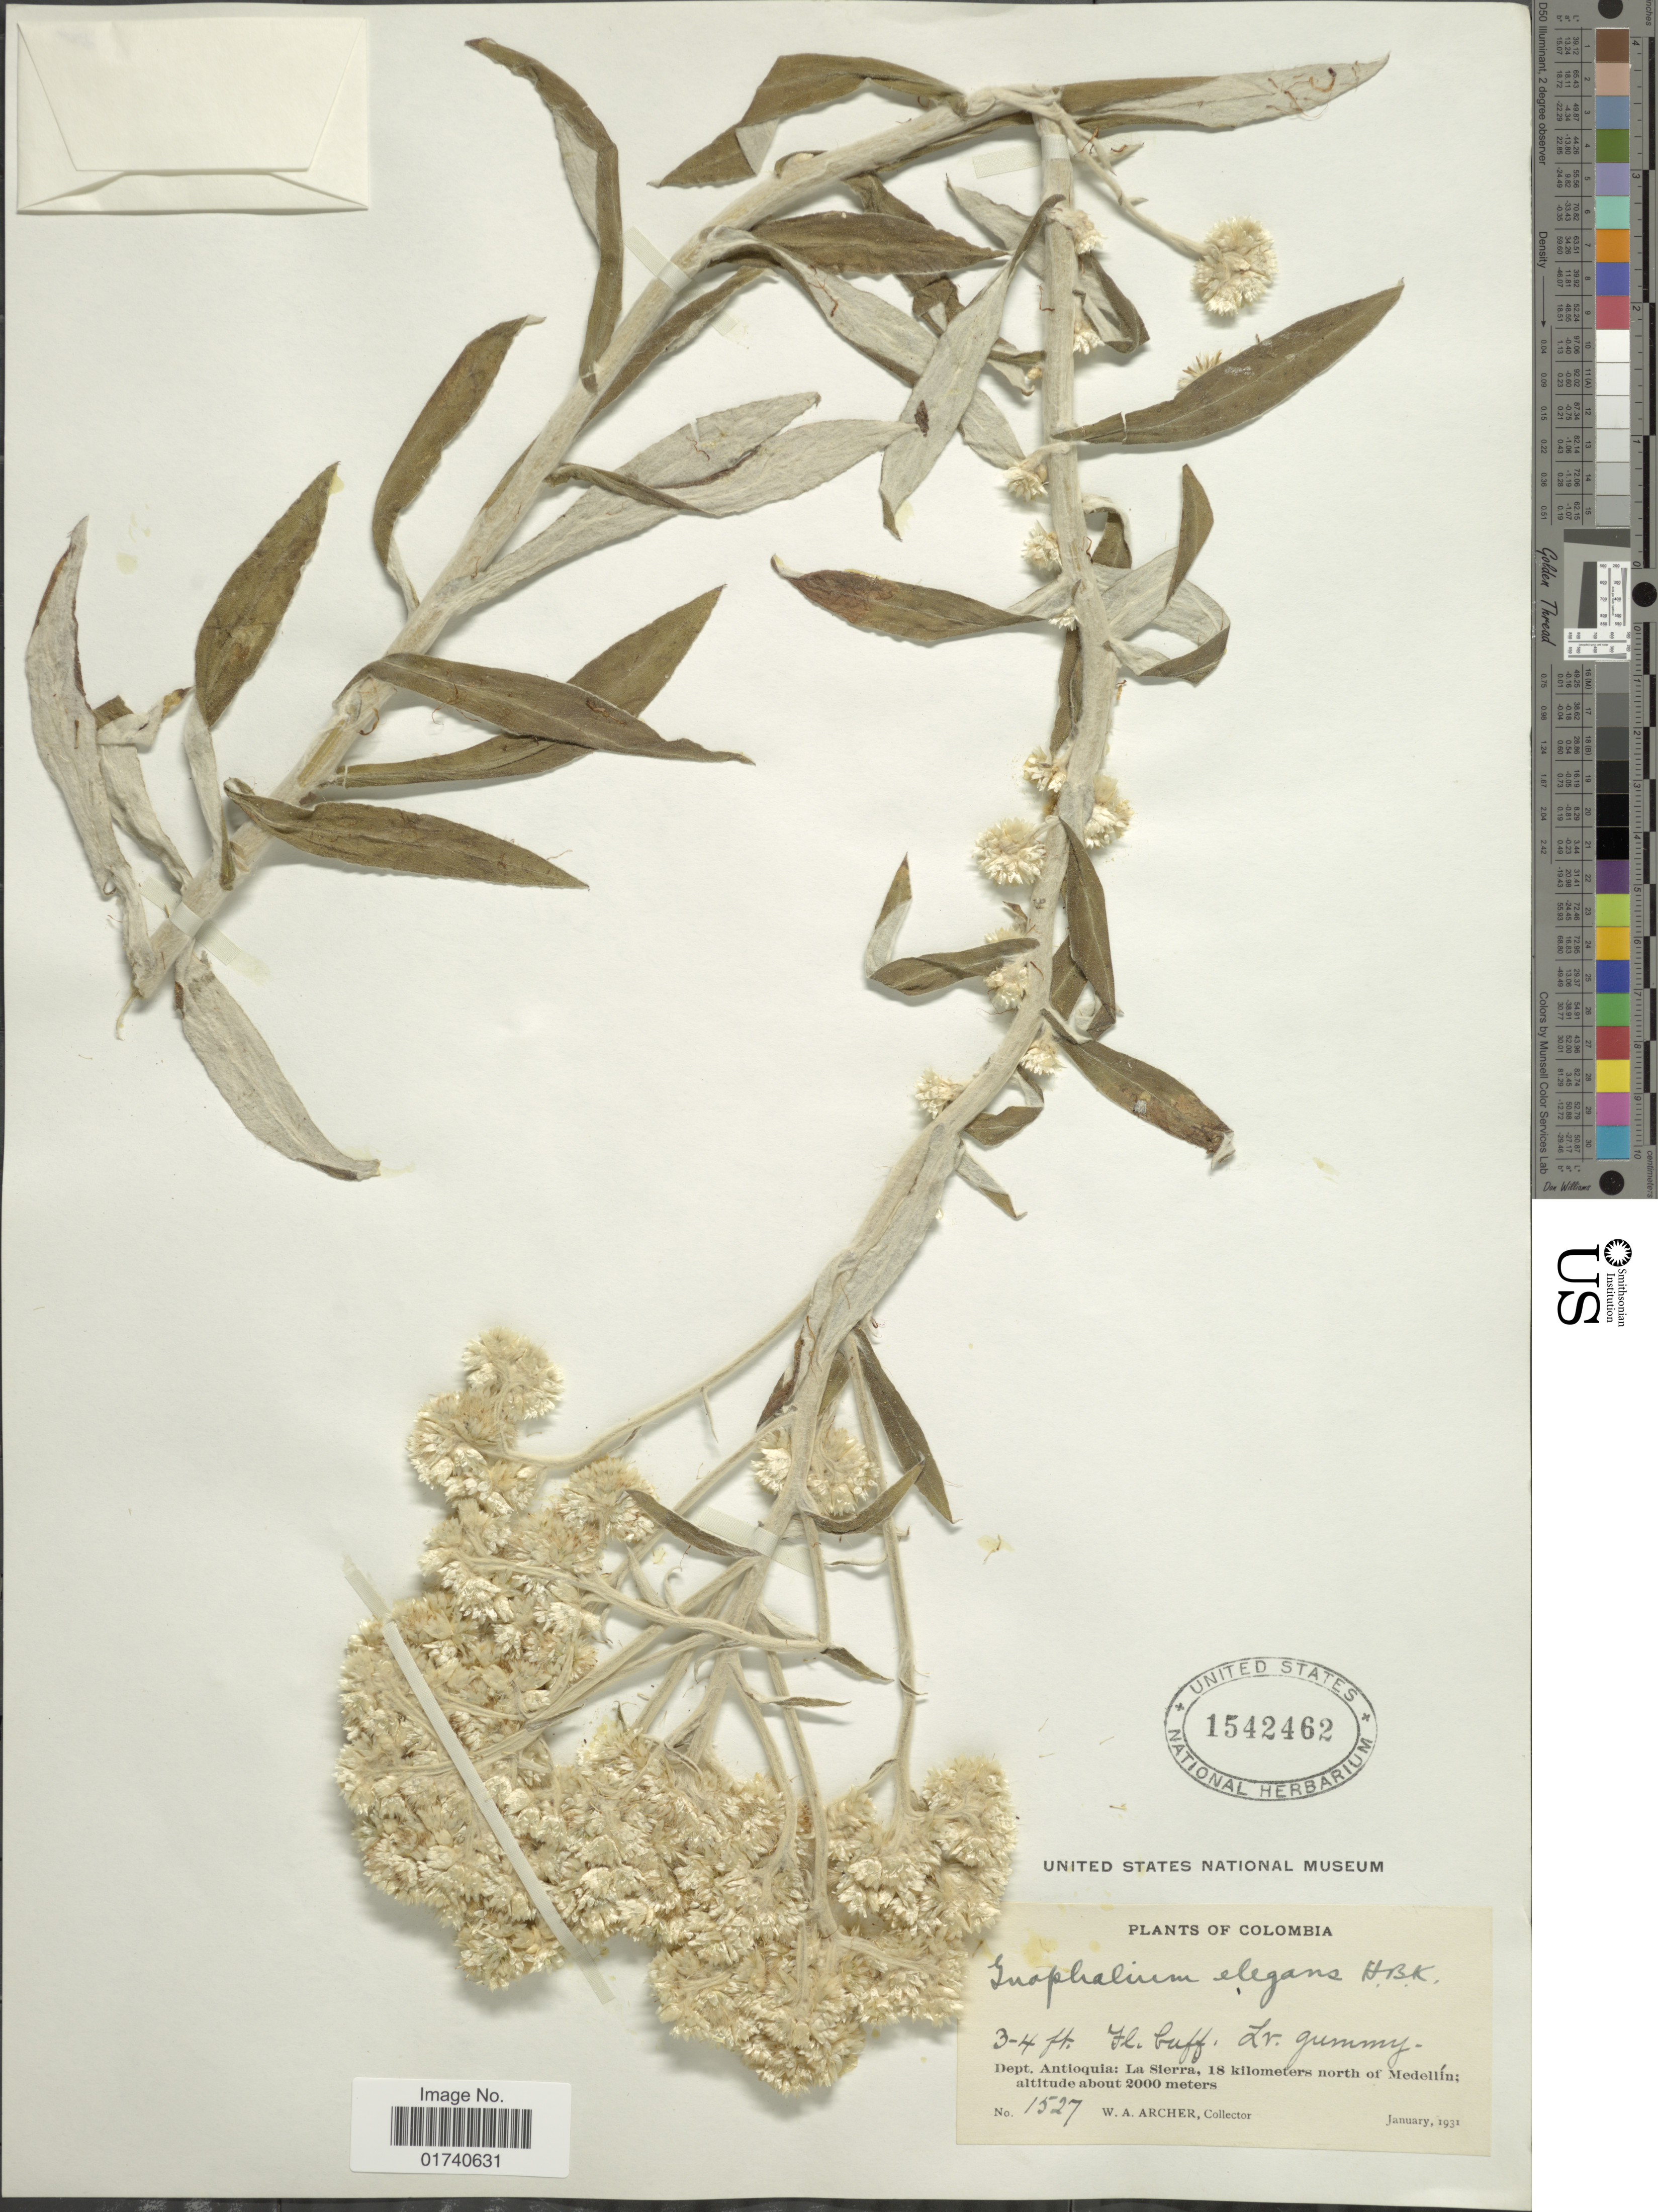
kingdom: Plantae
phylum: Tracheophyta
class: Magnoliopsida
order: Asterales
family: Asteraceae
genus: Pseudognaphalium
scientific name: Pseudognaphalium elegans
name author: (Kunth) Kartesz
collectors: W. A. Archer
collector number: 1527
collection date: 1931-01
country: Colombia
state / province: Antioquia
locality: Dept. Antioquia: La Sierra, 18 kilometers north of Medellin.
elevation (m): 2000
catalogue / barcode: US 1542462